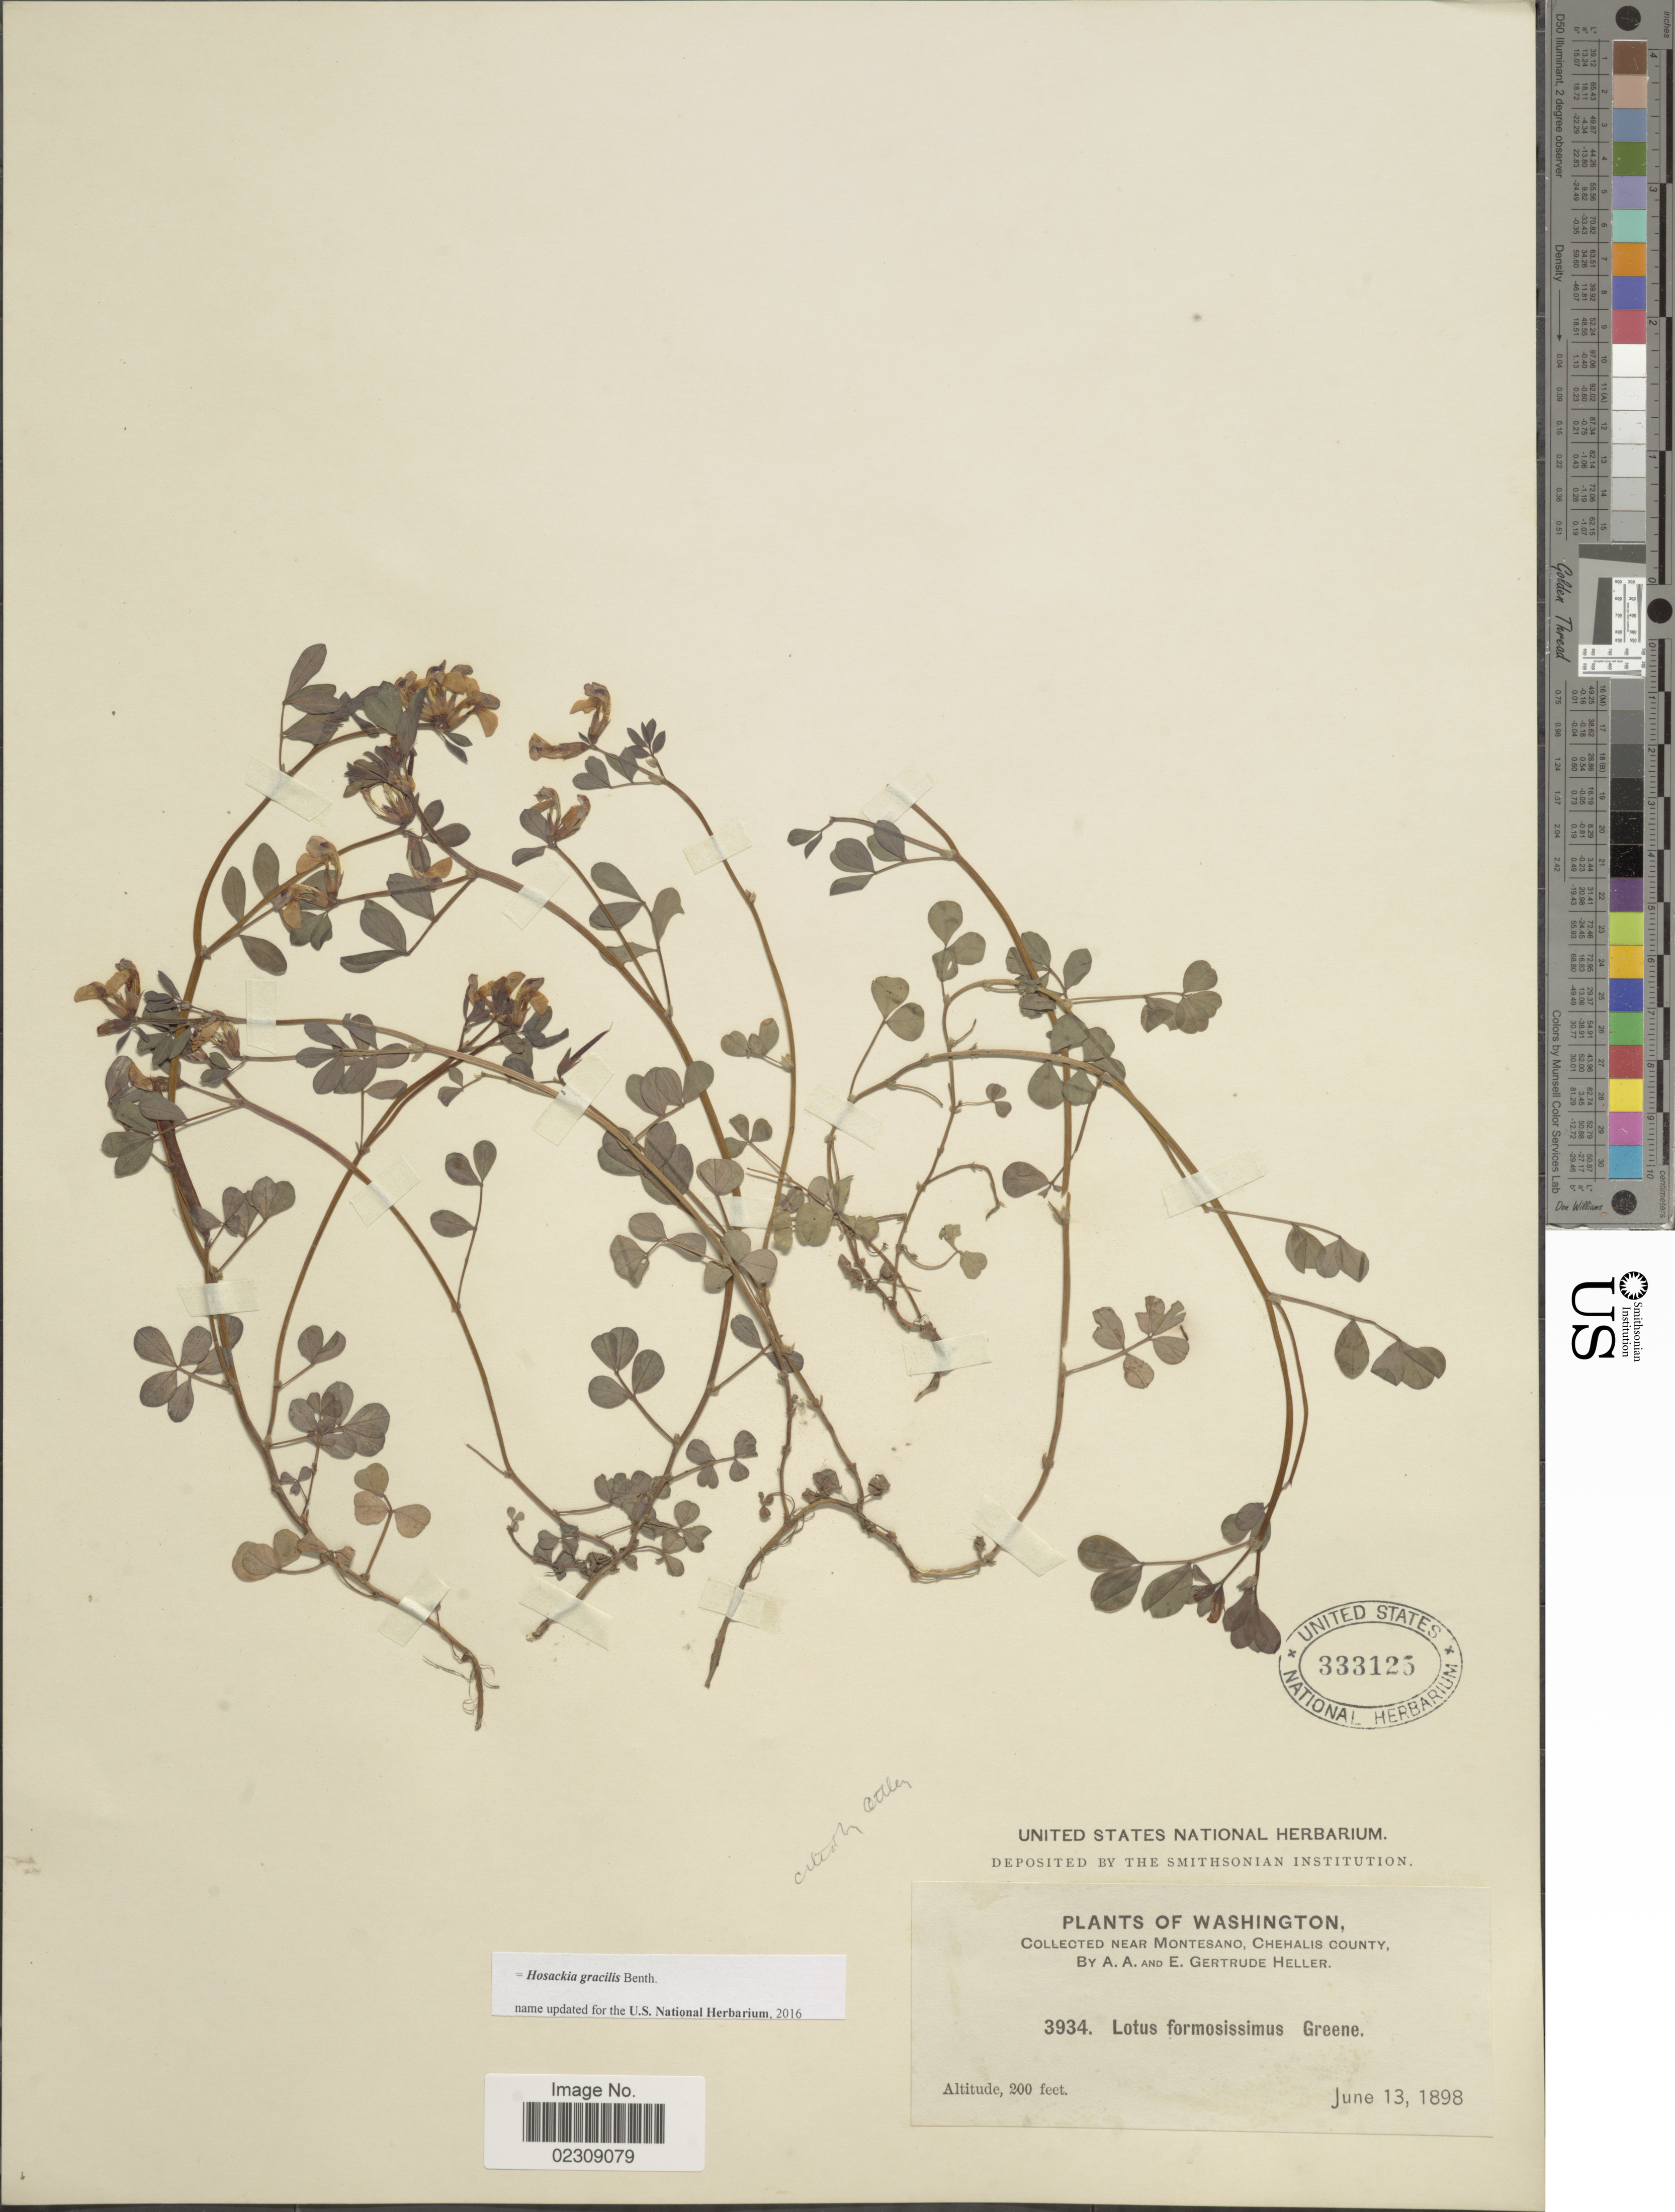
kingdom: Plantae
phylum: Tracheophyta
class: Magnoliopsida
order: Fabales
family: Fabaceae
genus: Hosackia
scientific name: Hosackia gracilis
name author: Benth.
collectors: A. A. Heller & E. G. Heller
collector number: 3934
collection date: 1898-06-13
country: United States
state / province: Washington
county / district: Grays Harbor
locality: Near Montesano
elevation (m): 61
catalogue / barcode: US 333125